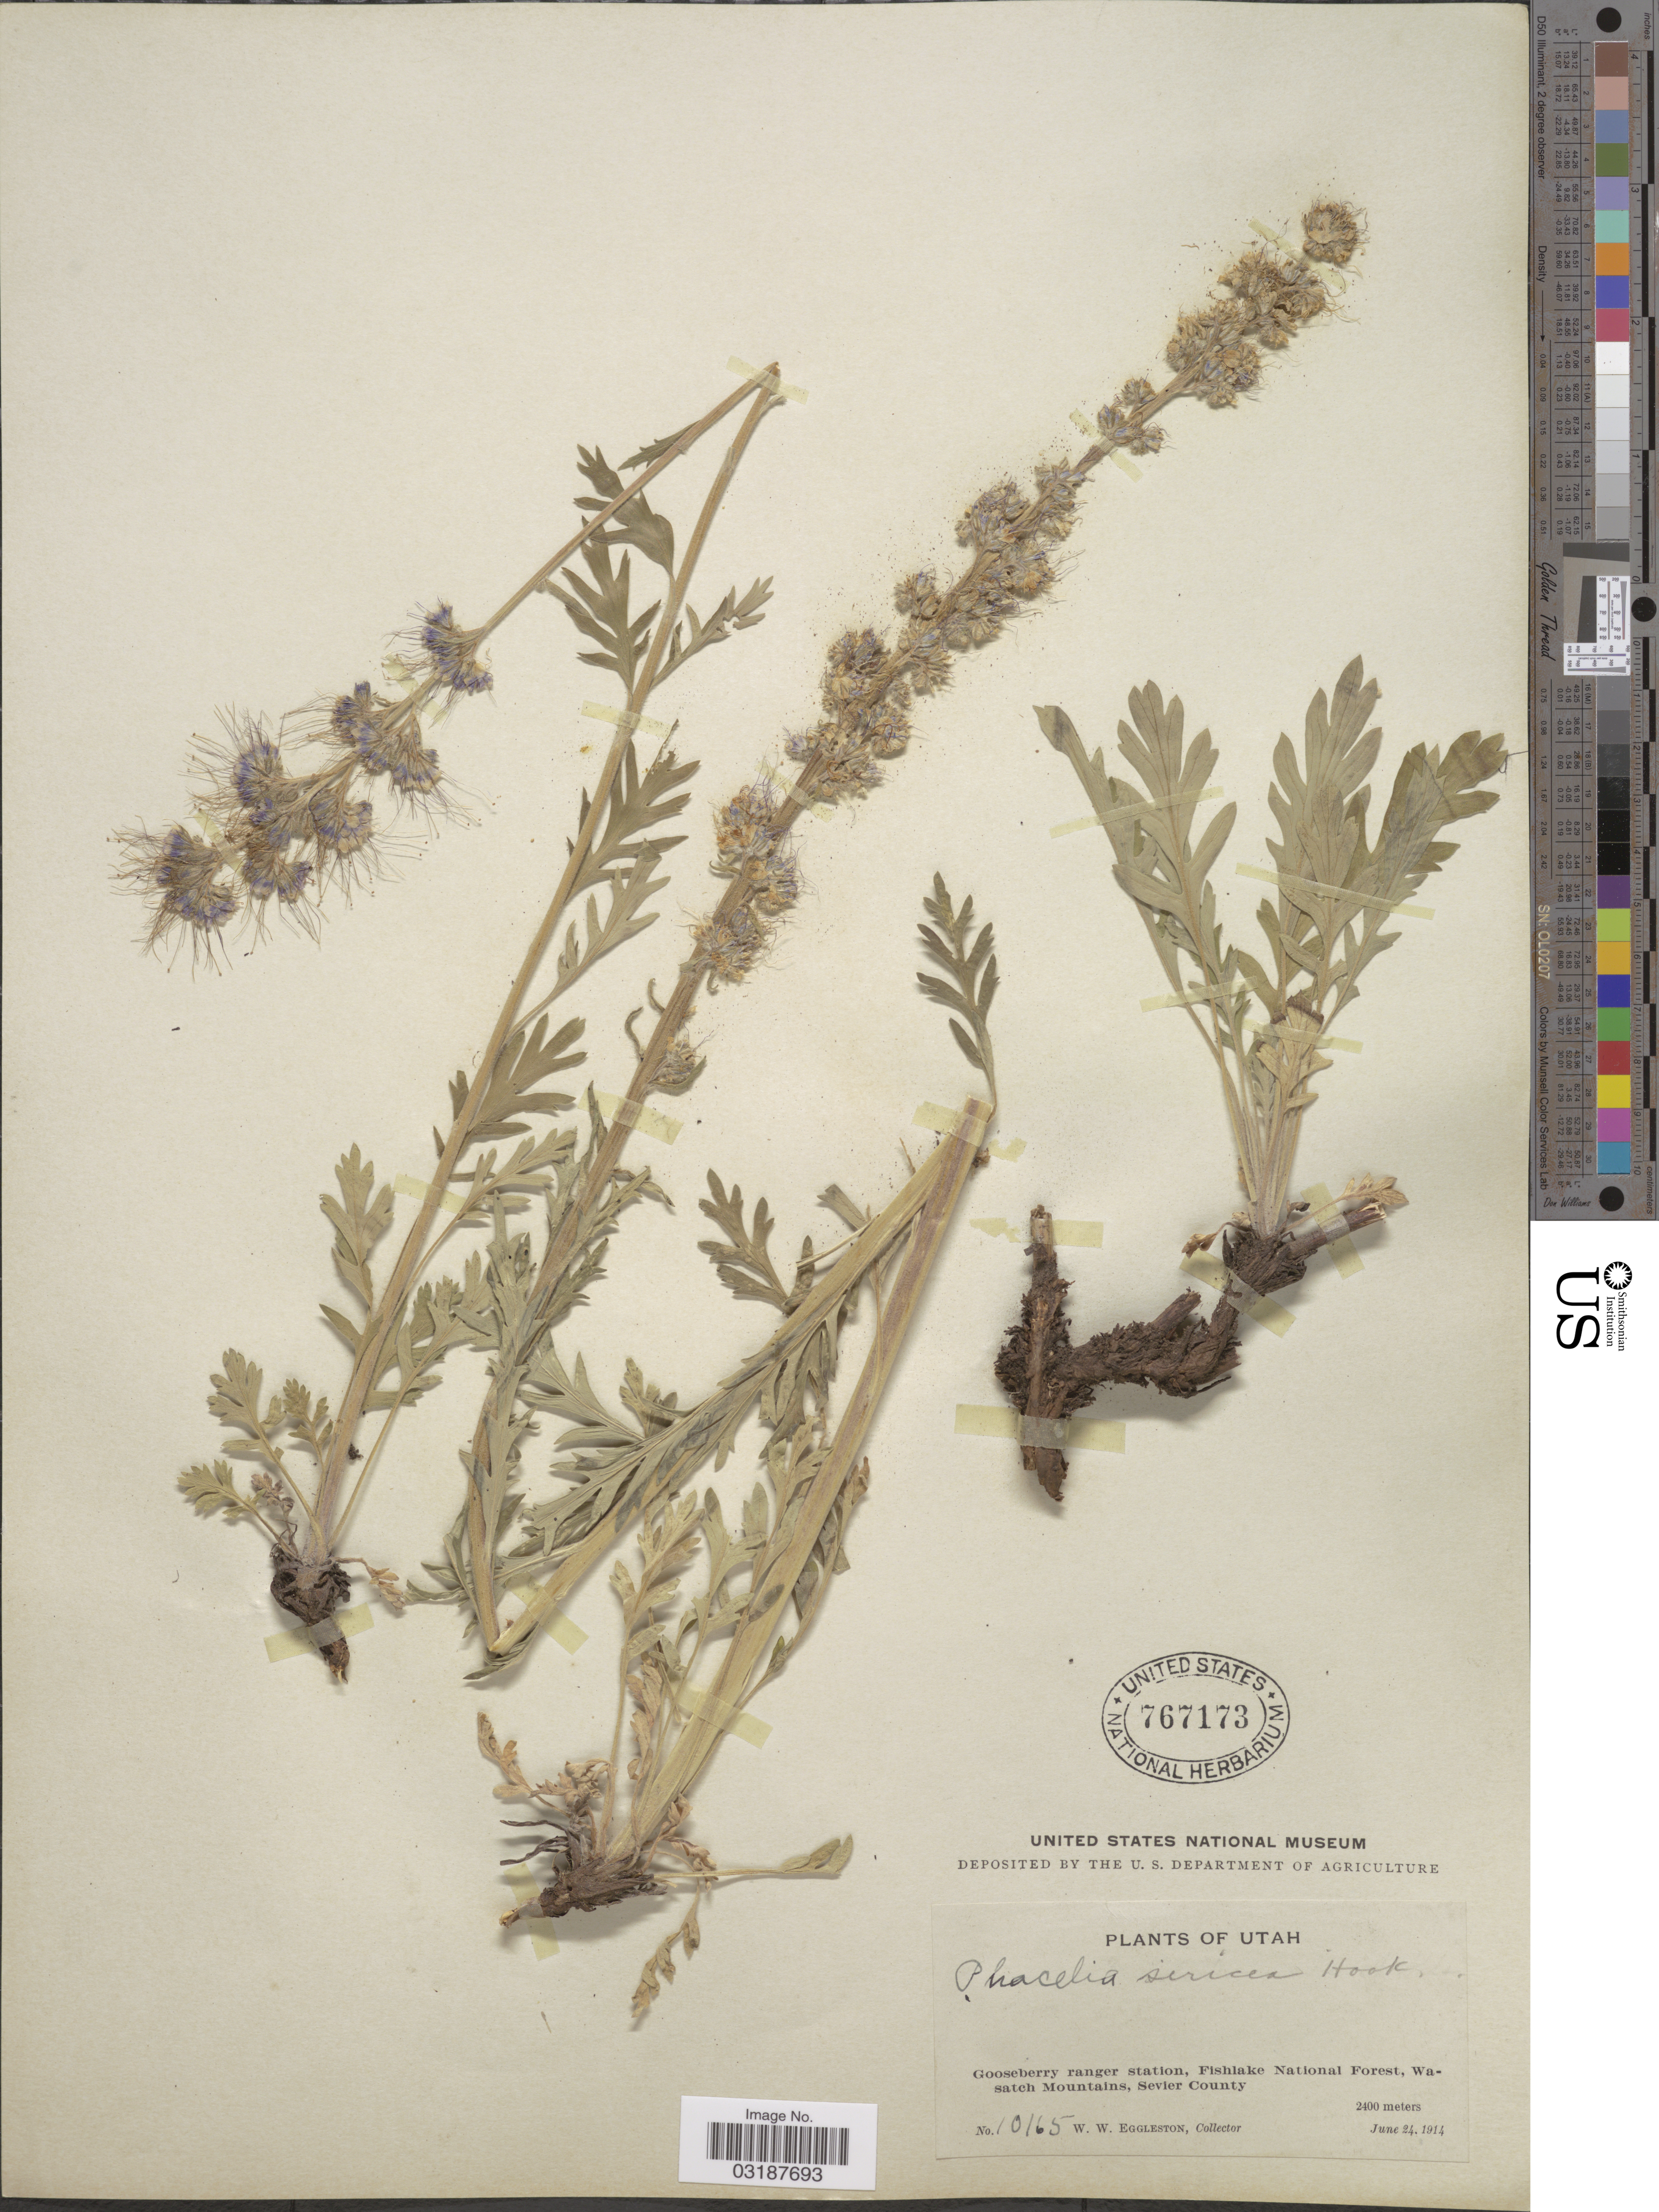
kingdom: Plantae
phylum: Tracheophyta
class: Magnoliopsida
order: Boraginales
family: Hydrophyllaceae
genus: Phacelia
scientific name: Phacelia sericea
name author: (Graham) A. Gray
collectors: W. W. Eggleston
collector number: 10165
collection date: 1914-06-24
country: United States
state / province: Utah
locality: Gooseberry ranger station, Fishlake National Forest, Wasatch Mountains, Sevier County.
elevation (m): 2400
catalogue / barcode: US 767173